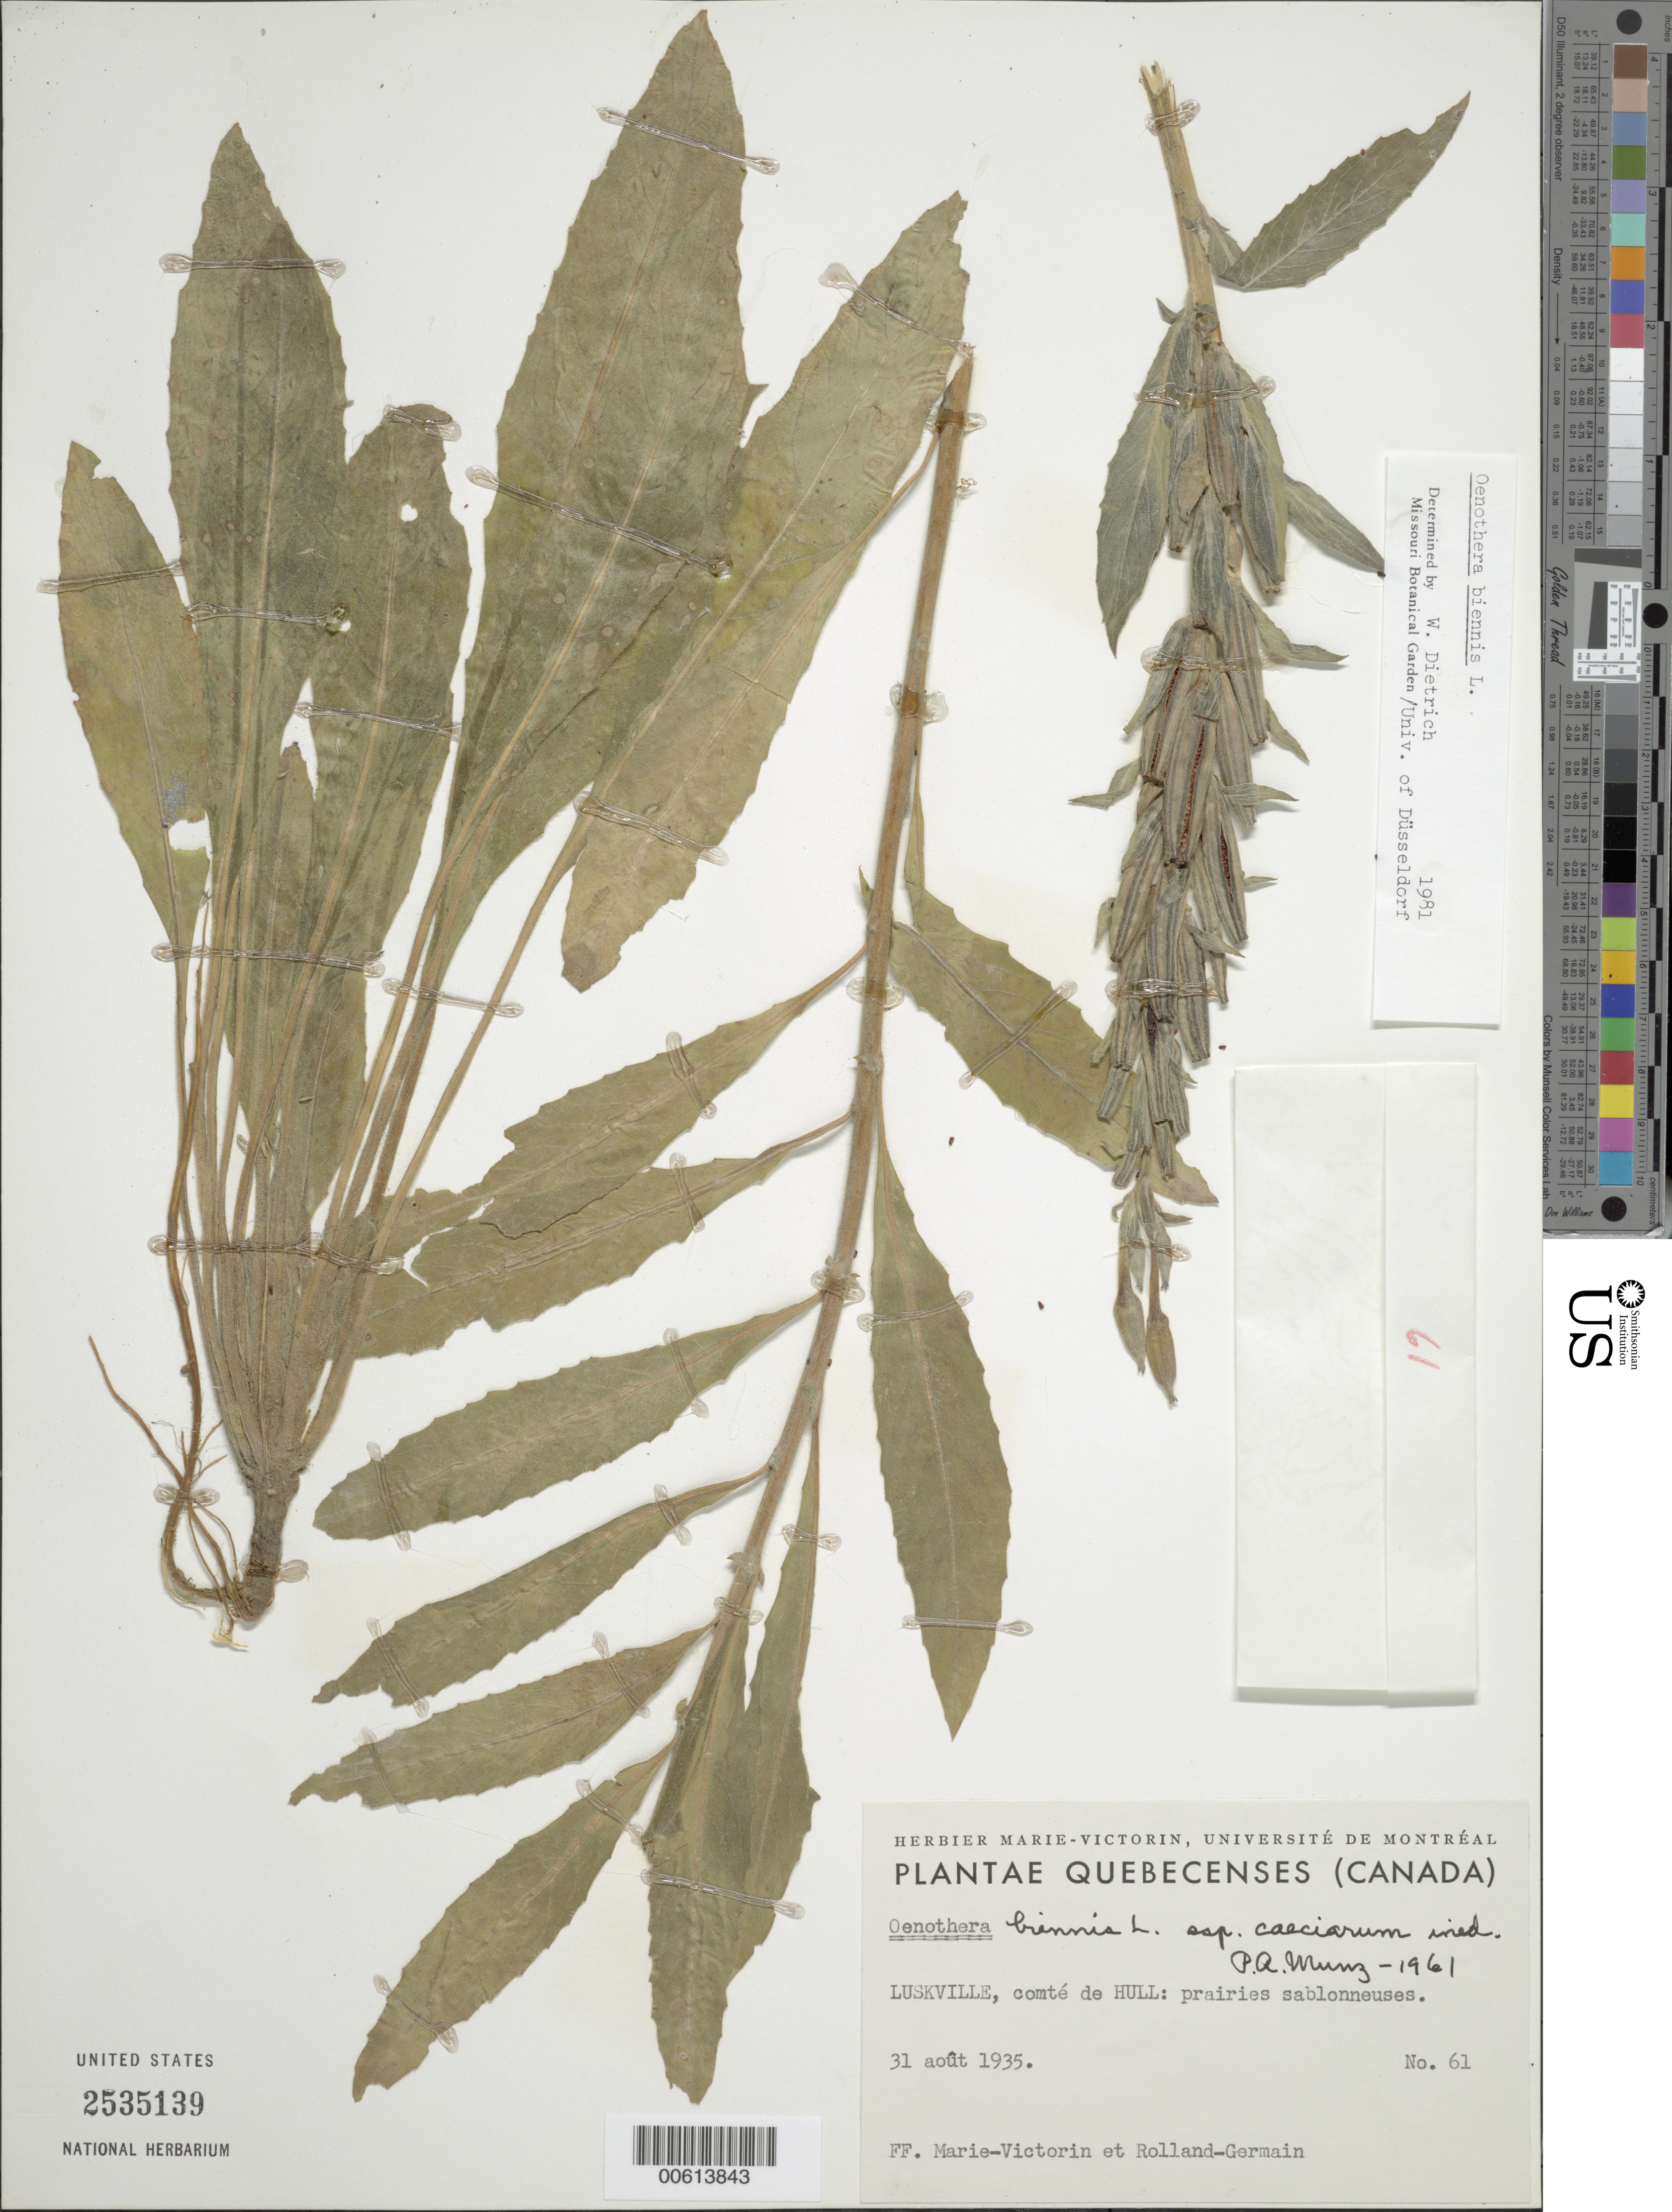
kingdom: Plantae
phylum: Tracheophyta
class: Magnoliopsida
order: Myrtales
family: Onagraceae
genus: Oenothera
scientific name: Oenothera biennis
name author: L.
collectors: Fr. Marie-Victorin & Rolland-Germain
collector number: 61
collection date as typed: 31 Aug 1935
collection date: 1935-08-31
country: Canada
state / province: Quebec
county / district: Les Collines-de-l'Outaouais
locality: Luskville, comte de Hull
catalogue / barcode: US 2535139